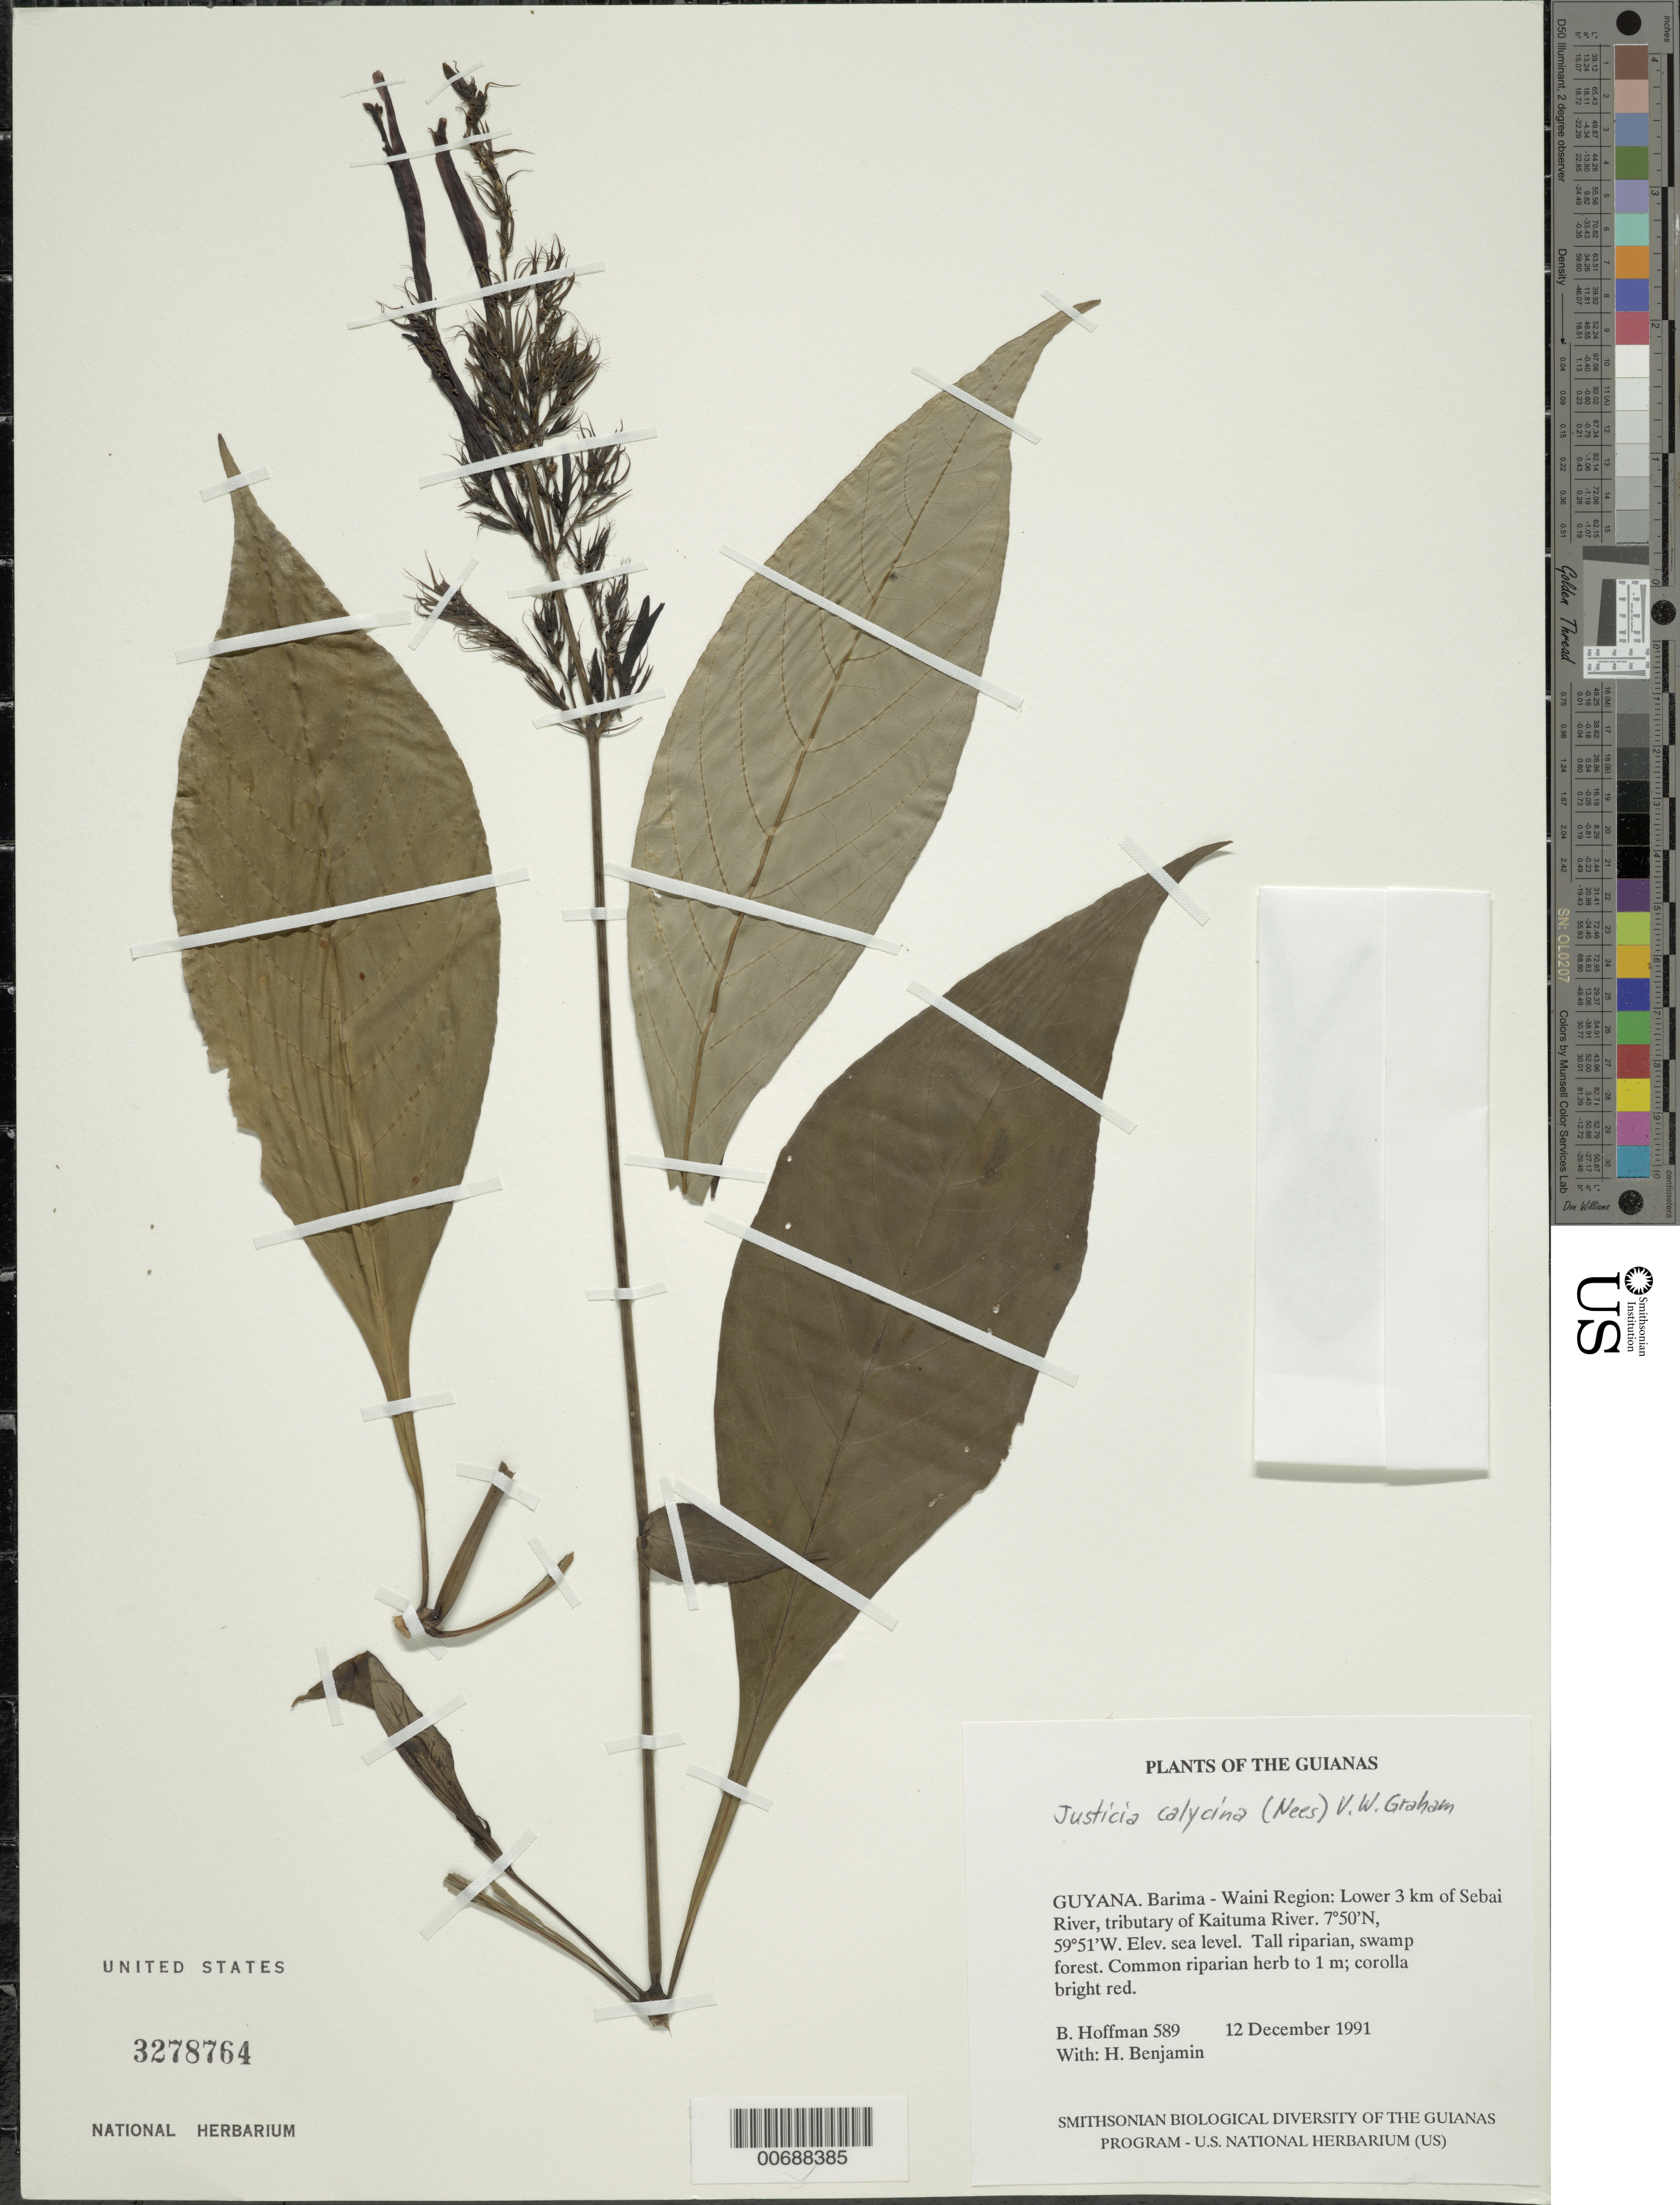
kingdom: Plantae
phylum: Tracheophyta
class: Magnoliopsida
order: Lamiales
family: Acanthaceae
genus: Justicia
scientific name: Justicia calycina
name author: (Nees) V.A.W. Graham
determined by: Wasshausen, Dieter C., (BOT), Smithsonian Institution - National Museum of Natural History (UNITED STATES)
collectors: B. Hoffman & H. Benjamin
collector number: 589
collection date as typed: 12 December 1991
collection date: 1991-12-12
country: Guyana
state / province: Barima-Waini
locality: Lower 3 km of Sebai River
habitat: Tall riparian, swamp forest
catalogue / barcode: US 3278764